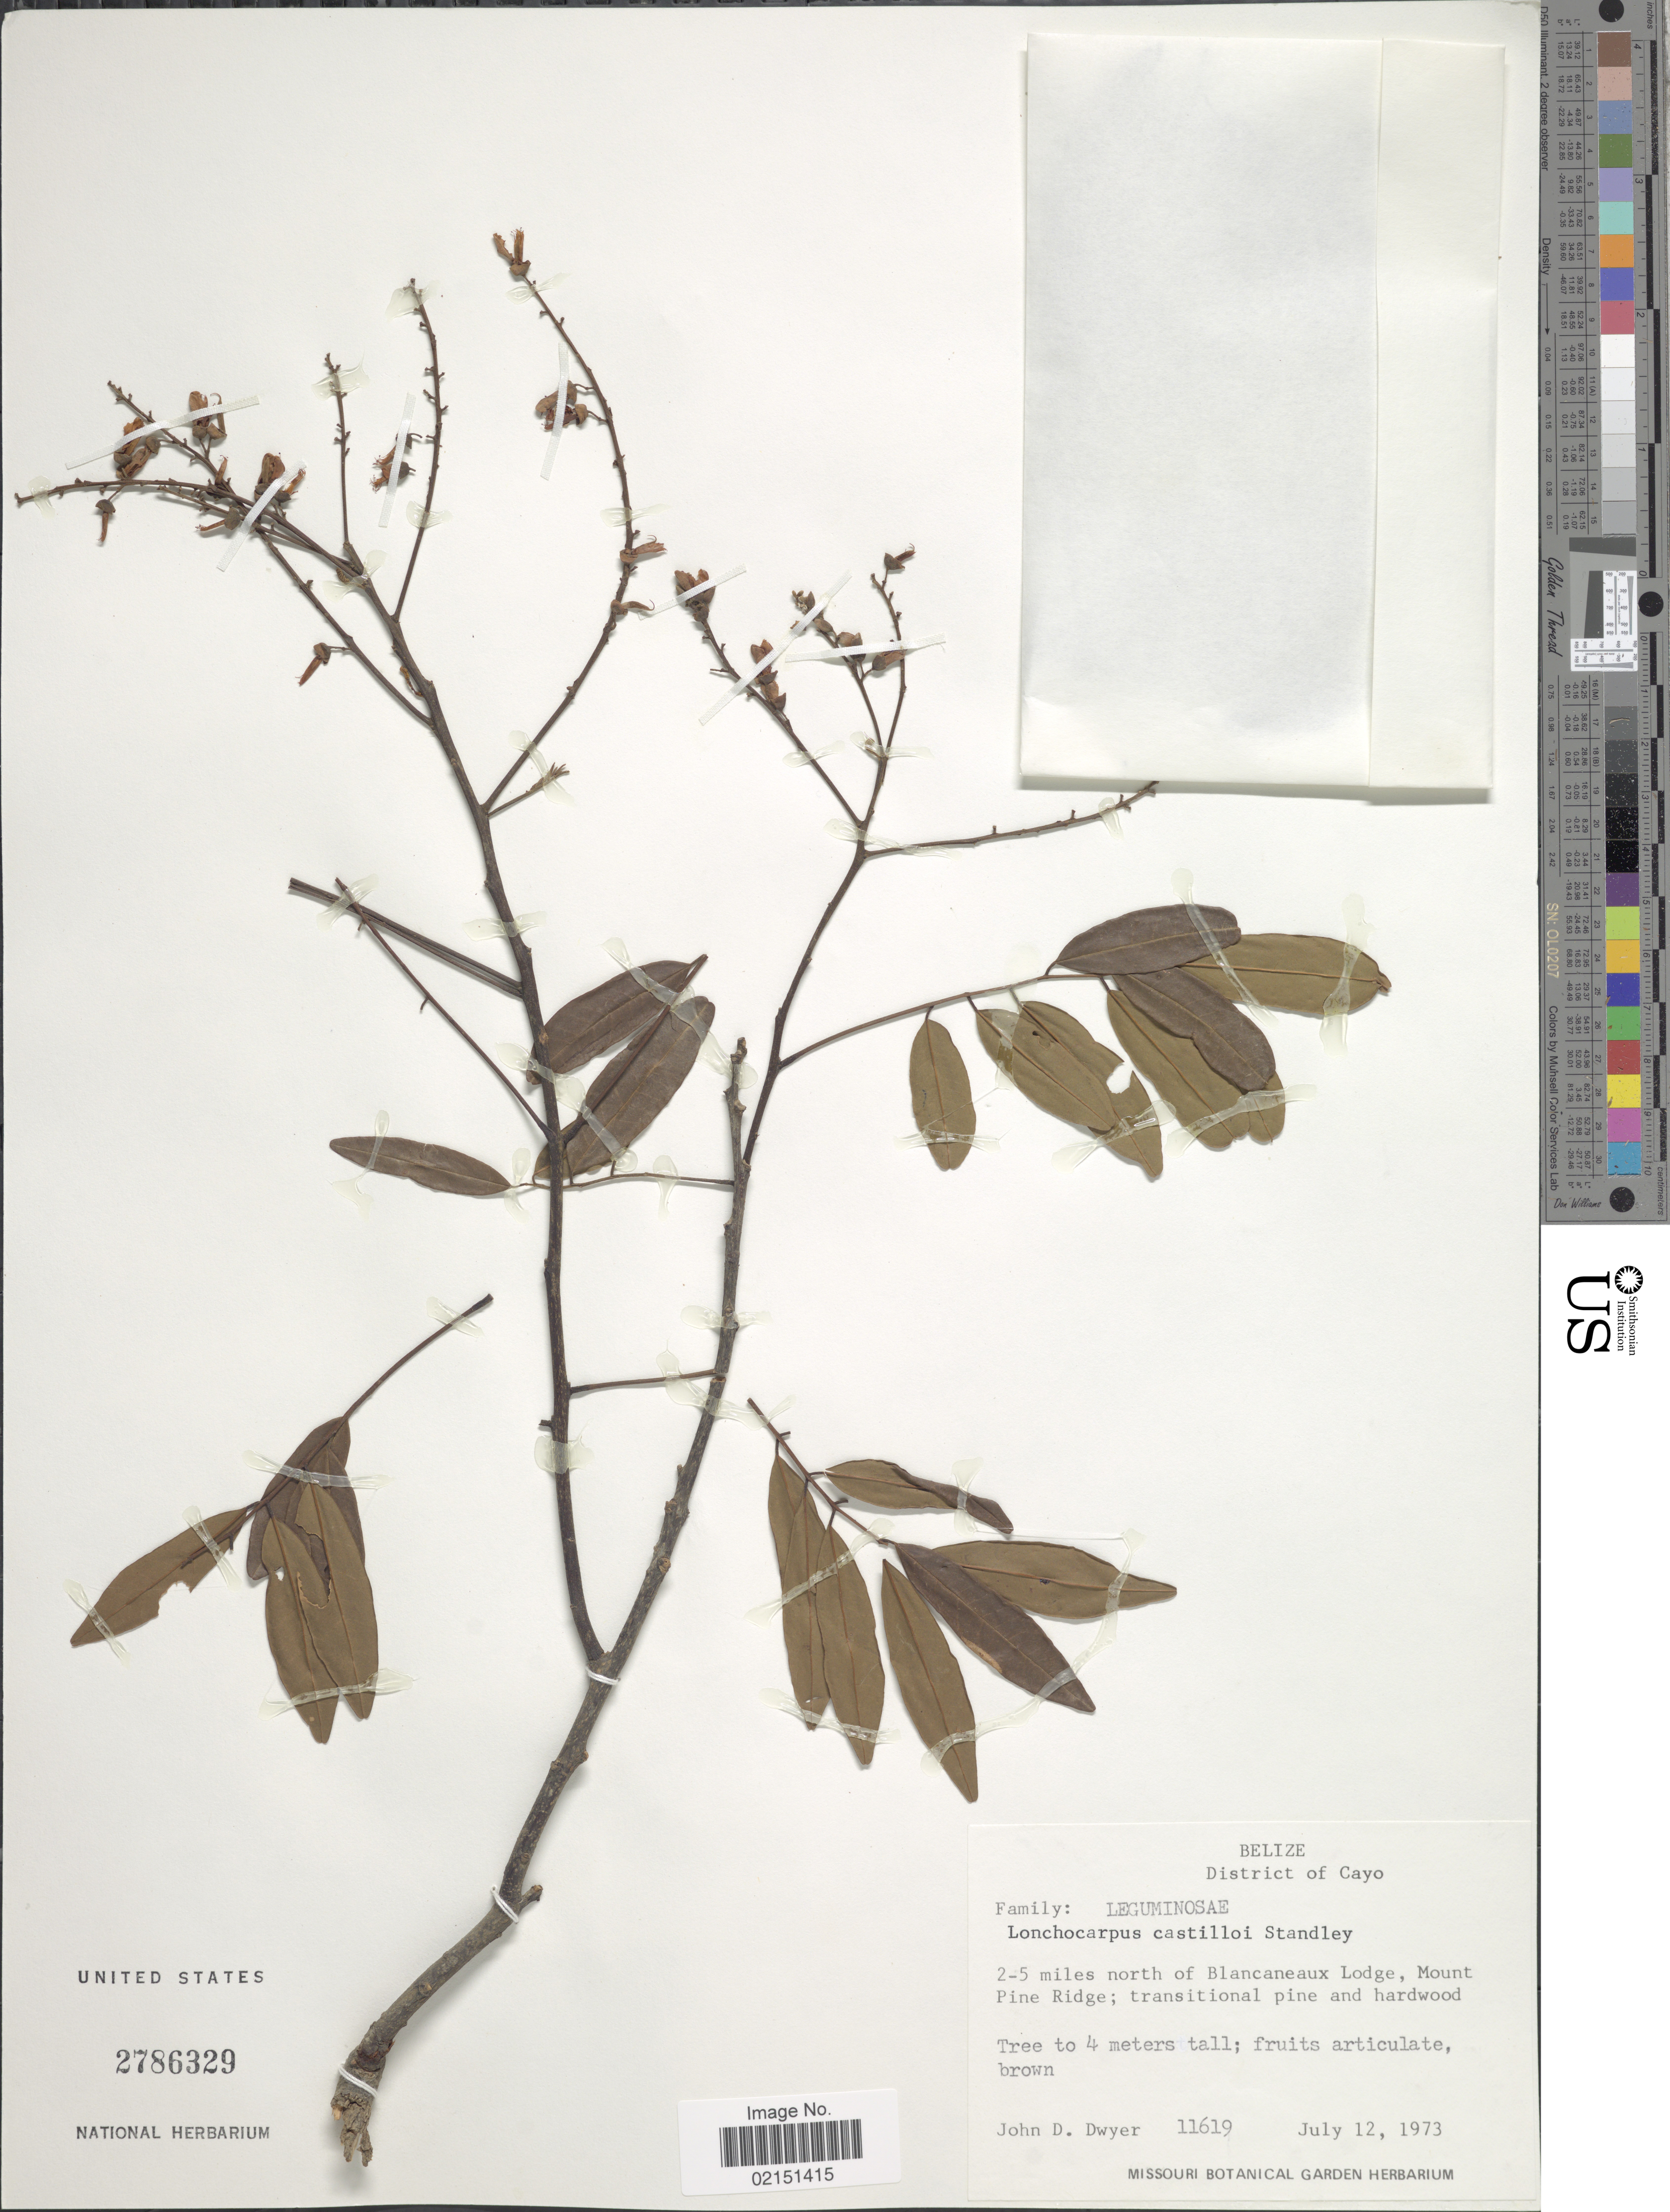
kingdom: Plantae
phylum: Tracheophyta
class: Magnoliopsida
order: Fabales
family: Fabaceae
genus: Lonchocarpus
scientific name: Lonchocarpus castilloi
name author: Standl.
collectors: J. D. Dwyer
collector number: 11619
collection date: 1973-07-12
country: Belize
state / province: Cayo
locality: District of Cayo, 2-5 miles north of Blancaneaux Lodge, Mount Pine Ridge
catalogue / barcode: US 2786329